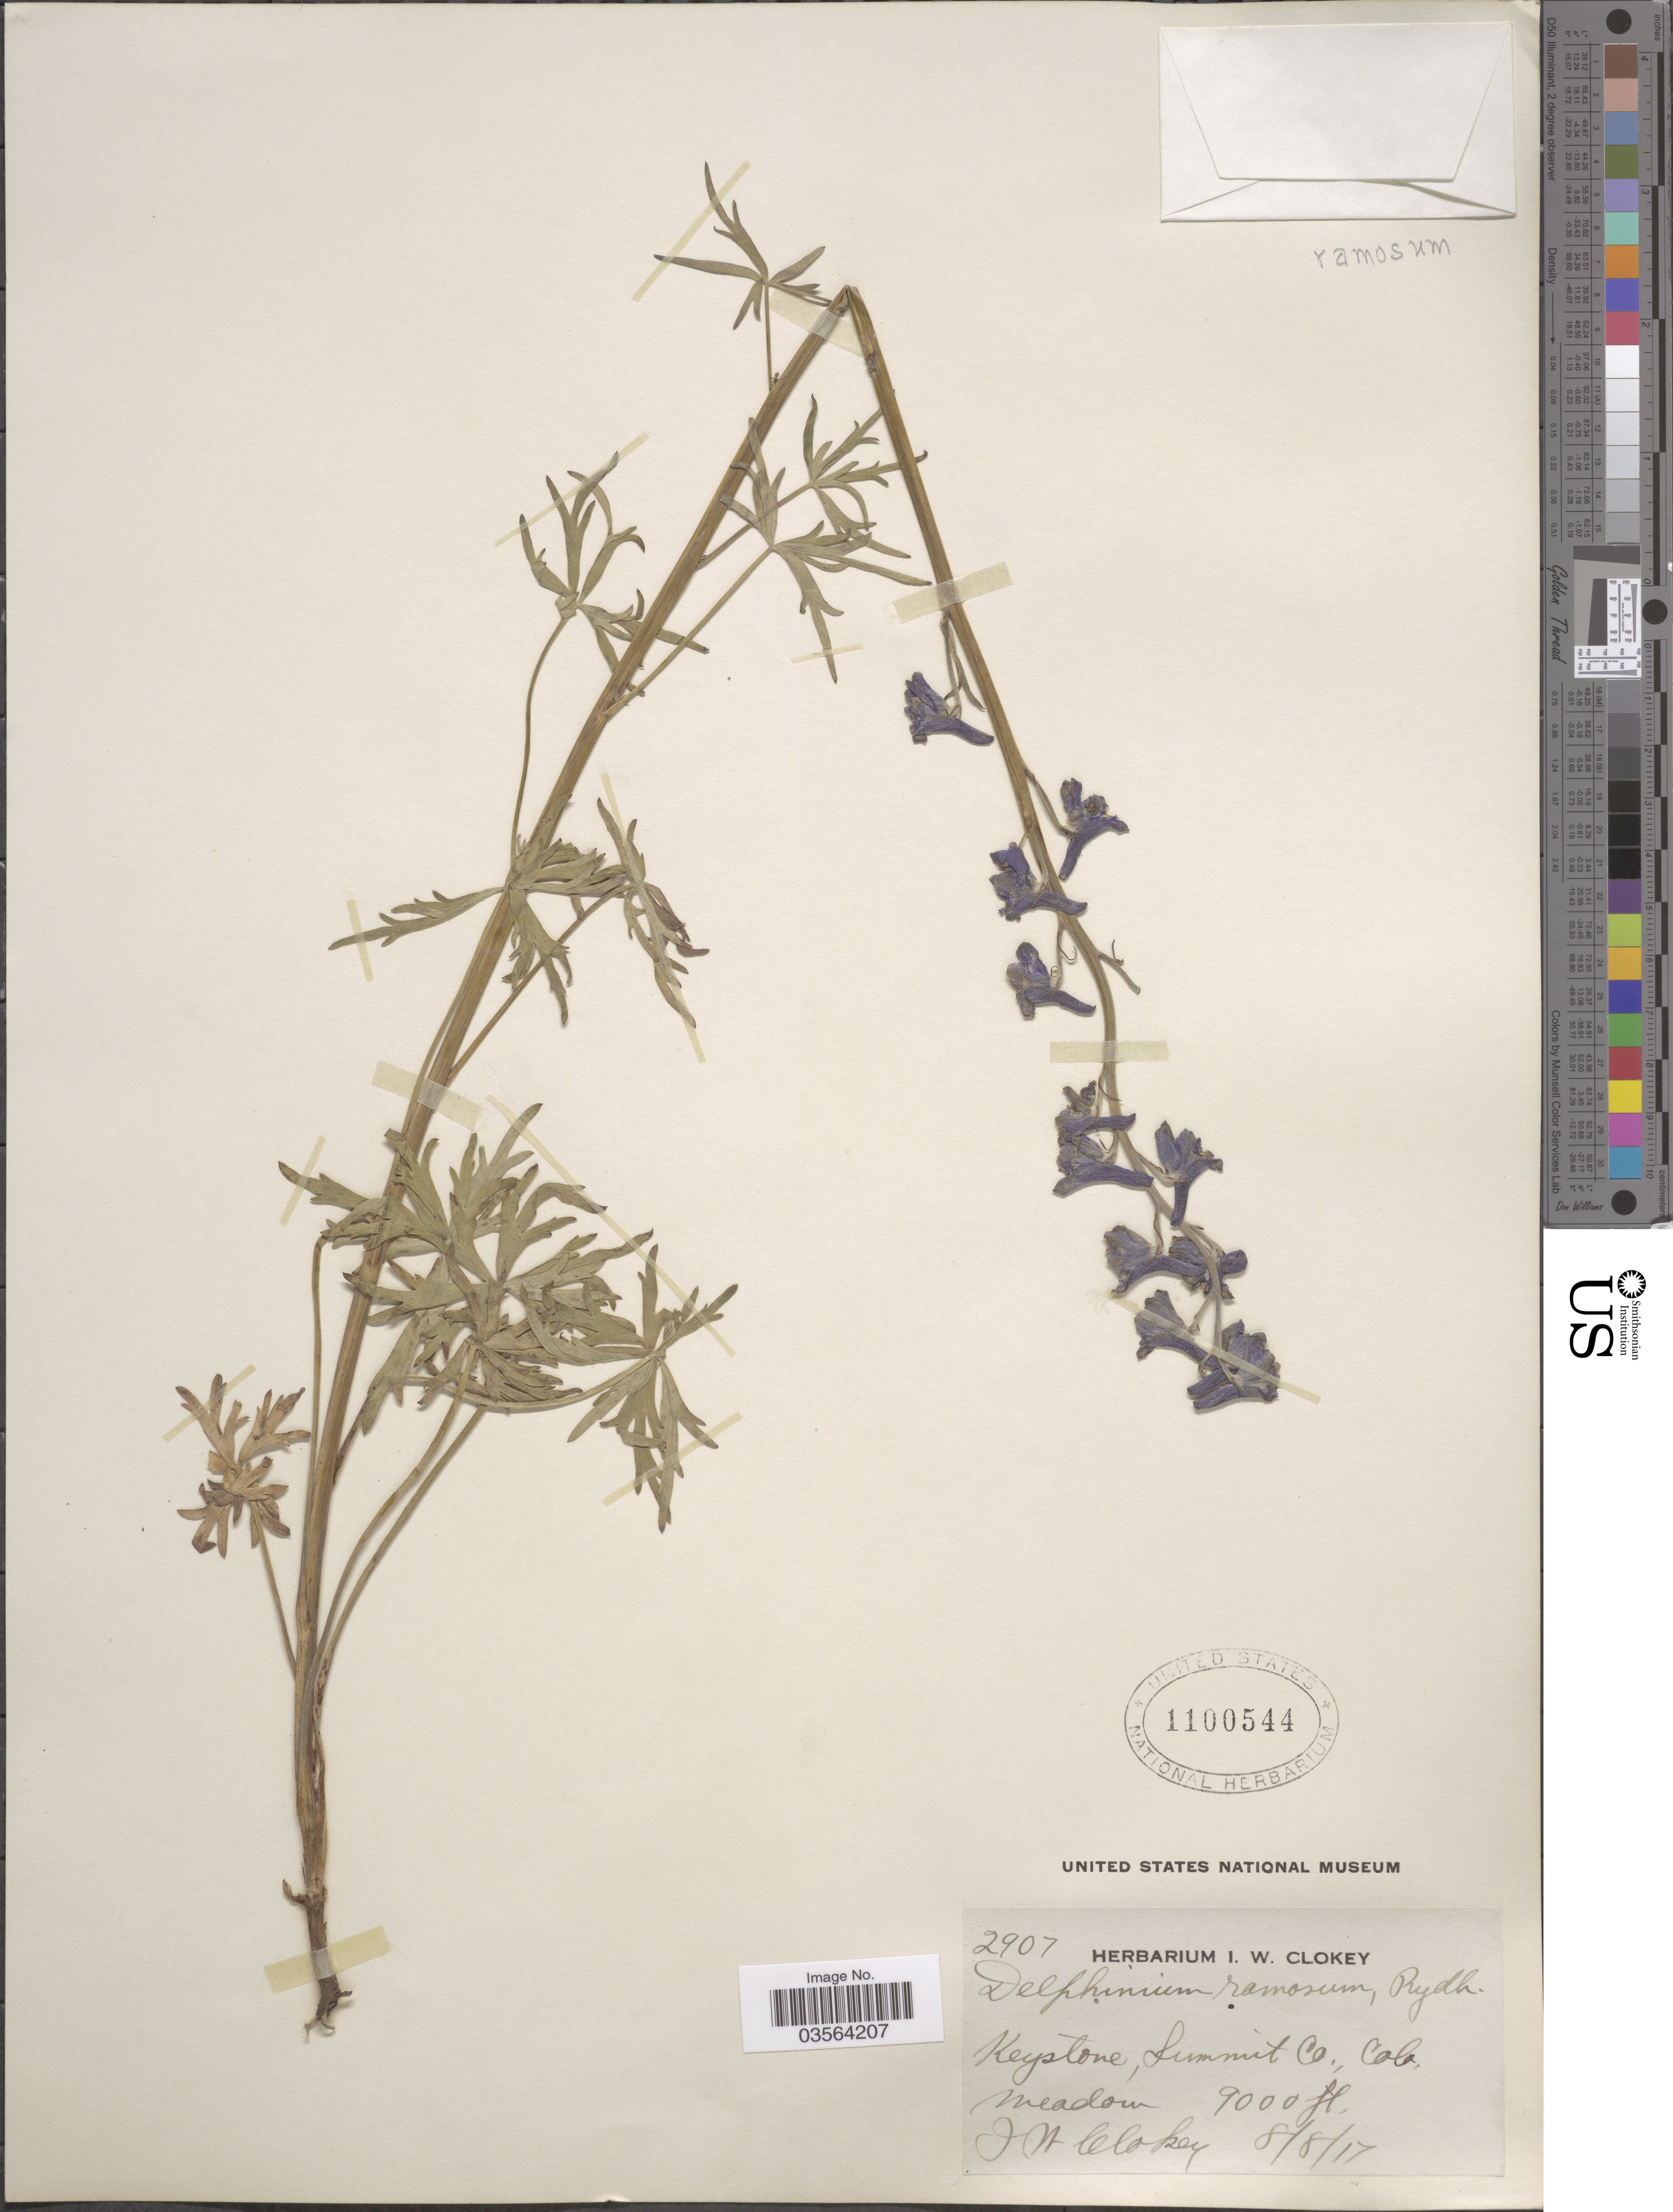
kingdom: Plantae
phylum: Tracheophyta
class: Magnoliopsida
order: Ranunculales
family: Ranunculaceae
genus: Delphinium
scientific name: Delphinium ramosum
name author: Rydb.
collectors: J. Clokey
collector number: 2907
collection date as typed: Transcribed d/m/y: 8/8/17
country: United States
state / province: Colorado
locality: Keystone, Summit Co.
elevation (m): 2743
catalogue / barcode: US 1100544